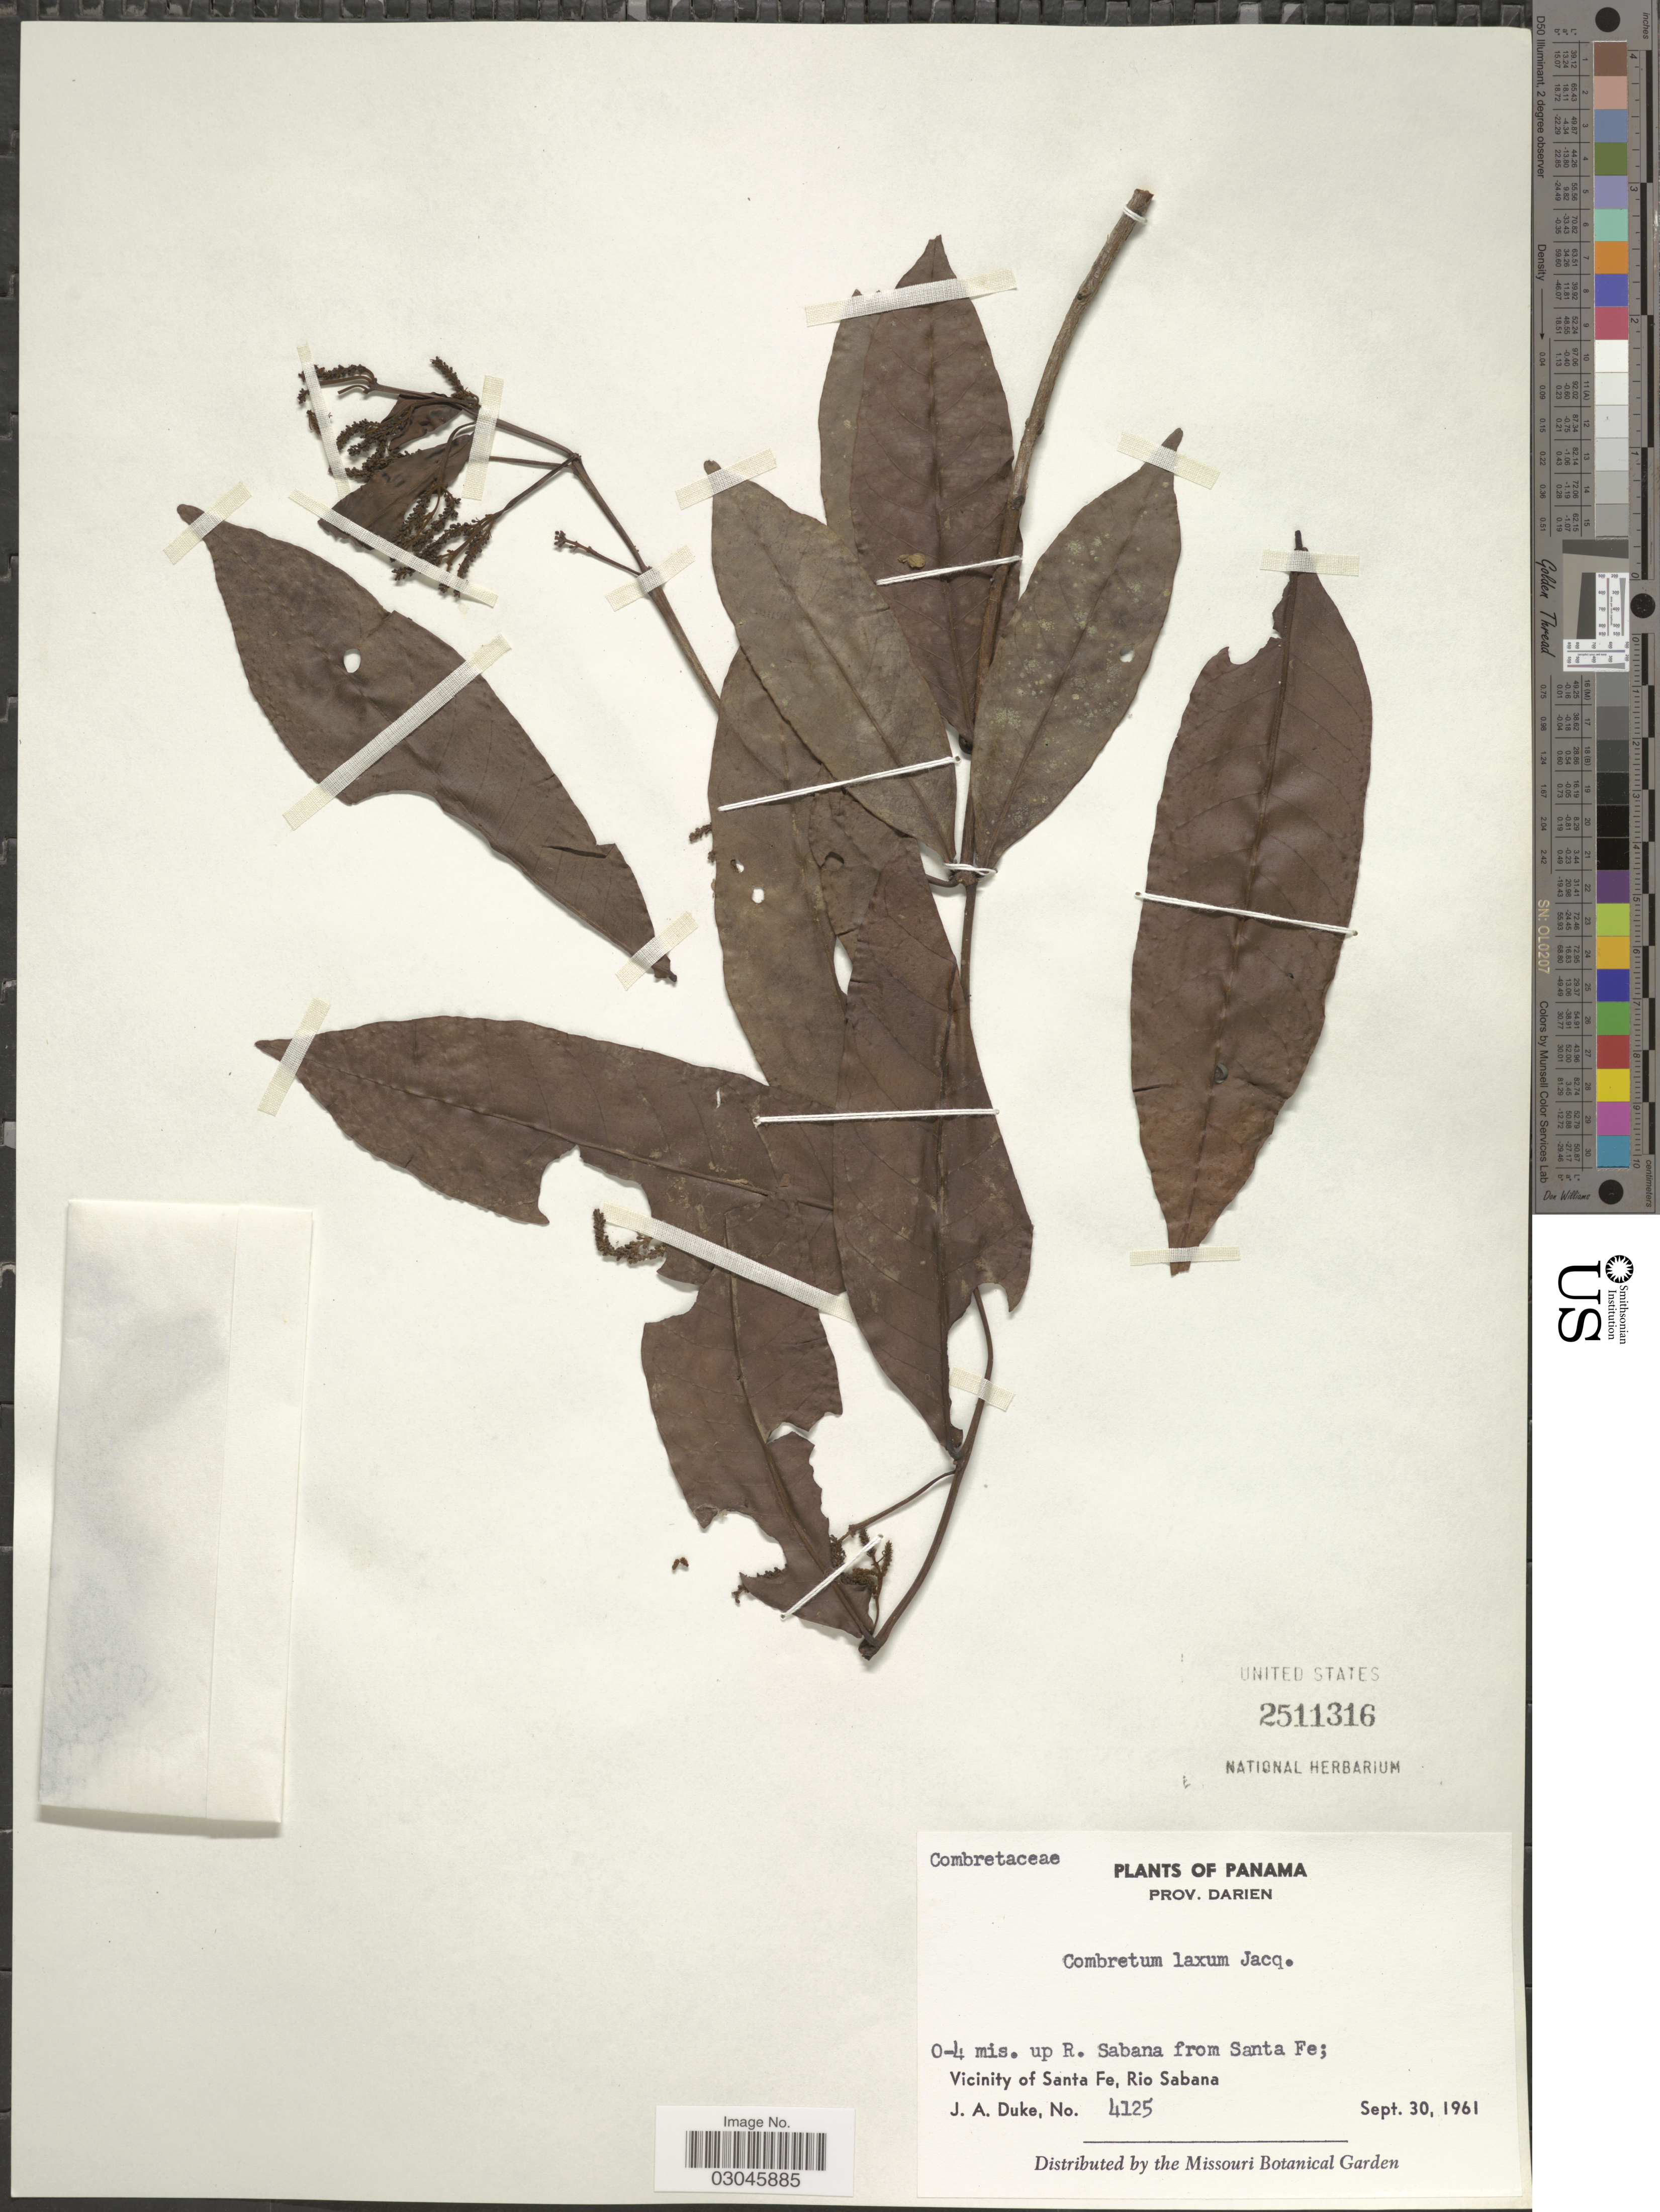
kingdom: Plantae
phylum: Tracheophyta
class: Magnoliopsida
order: Myrtales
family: Combretaceae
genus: Combretum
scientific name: Combretum laxum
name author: Jacq.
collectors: J. A. Duke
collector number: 4125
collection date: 1961-09-30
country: Panama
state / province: Darién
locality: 0-4 mis. up R. Sabana from Santa Fe; Vicinity of Santa Fe, Rio Sabana.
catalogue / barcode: US 2511316